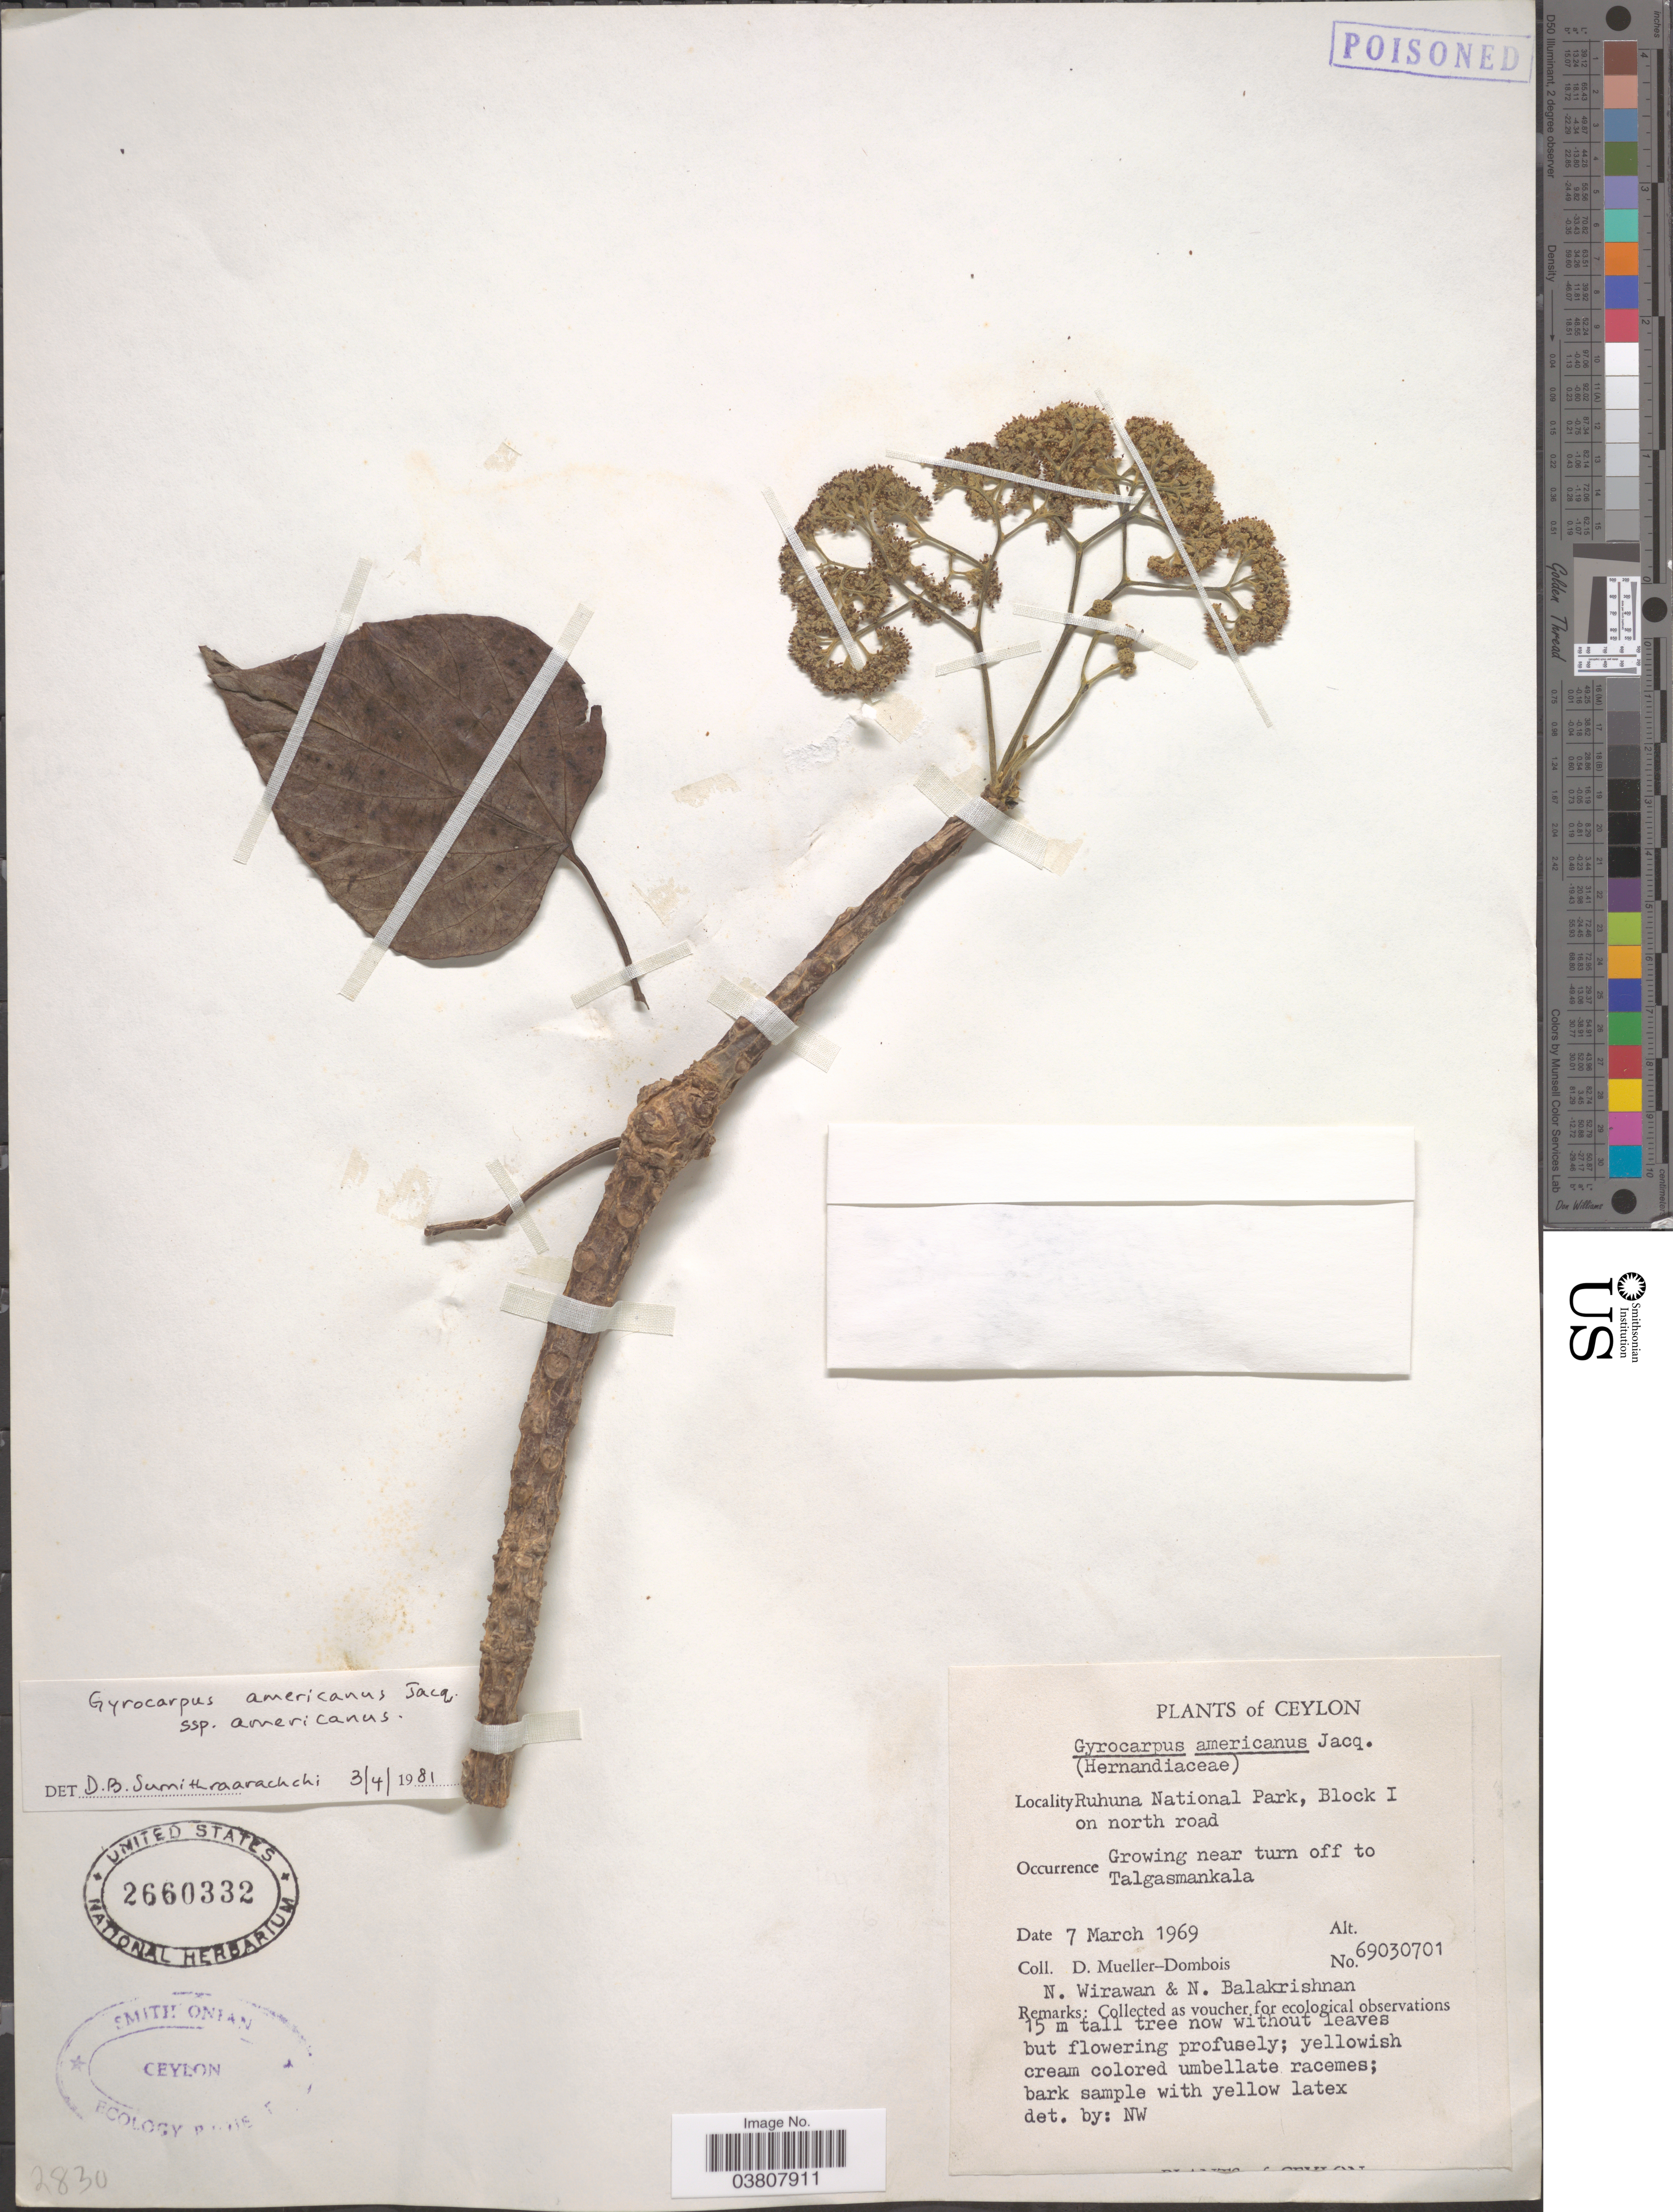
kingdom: Plantae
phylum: Tracheophyta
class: Magnoliopsida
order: Laurales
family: Hernandiaceae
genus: Gyrocarpus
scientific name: Gyrocarpus americanus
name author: Jacq.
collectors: D. Mueller-Dombois, N. Wirawan & N. Balakrishnan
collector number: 69030701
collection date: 1969-03-07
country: Sri Lanka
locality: Ceylon. Ruhuna National Park, Block I on north road. Growing near turn off to Talgasmankala.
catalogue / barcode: US 2660332